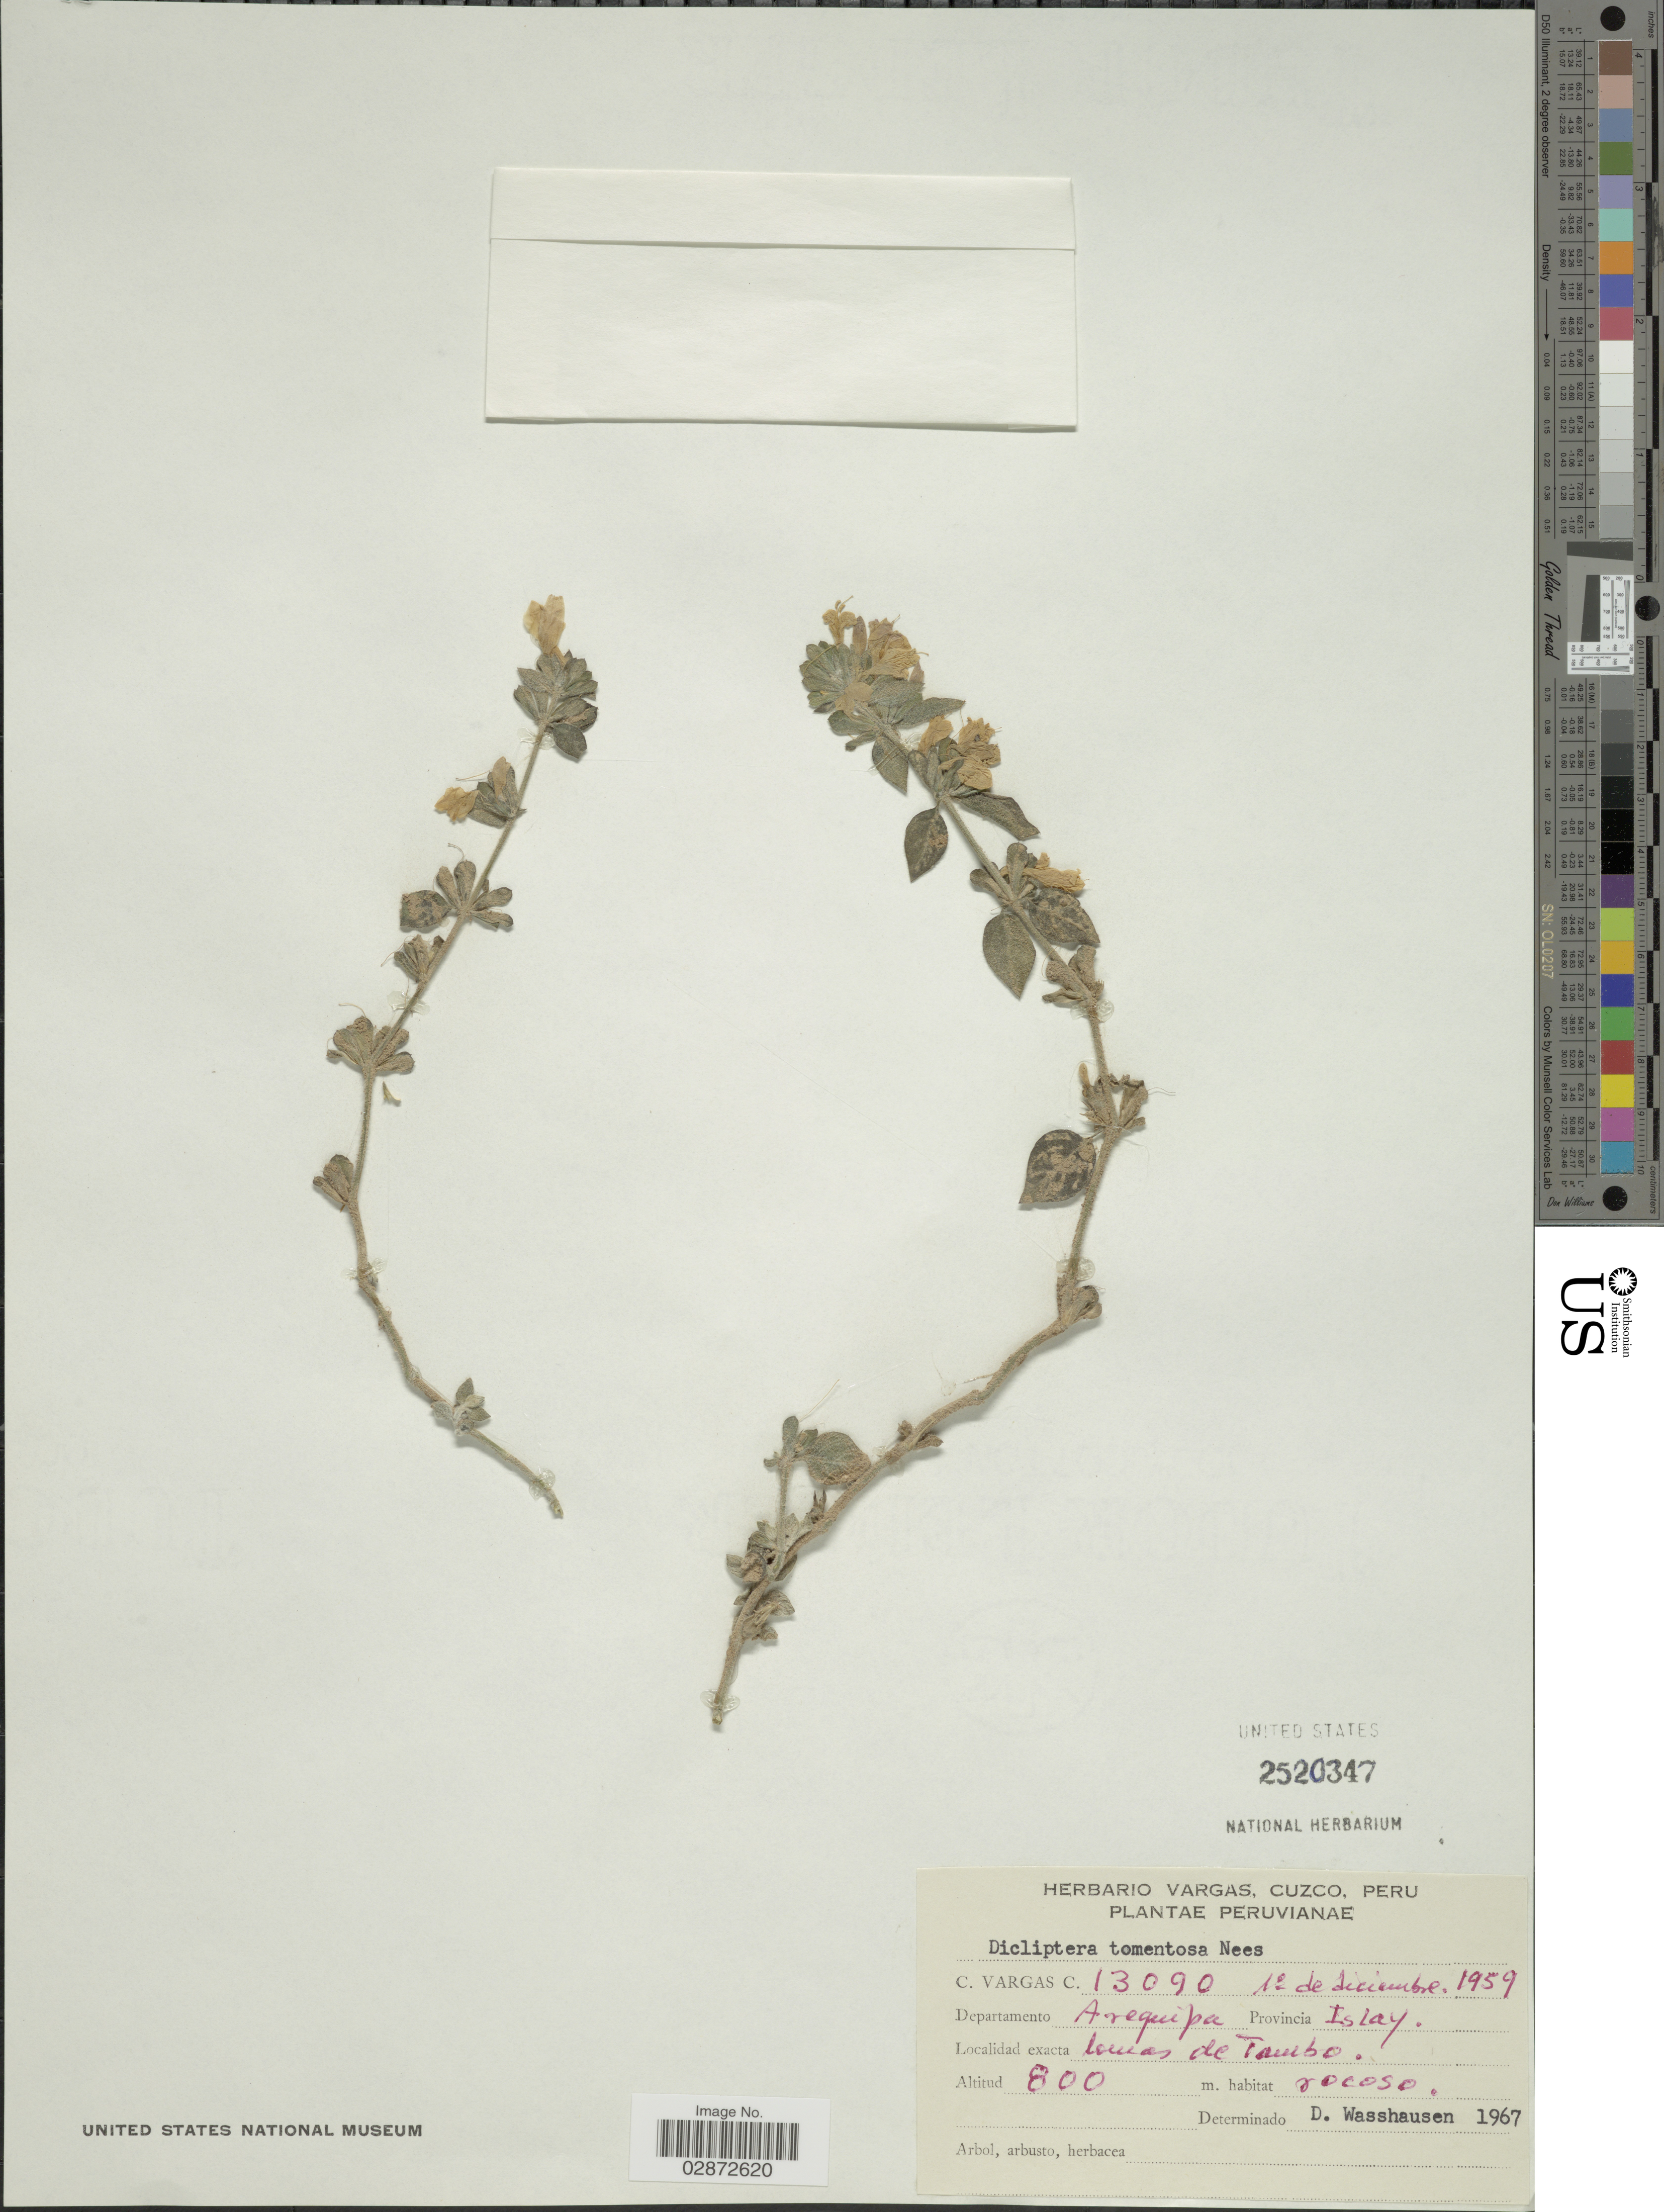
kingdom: Plantae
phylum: Tracheophyta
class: Magnoliopsida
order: Lamiales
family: Acanthaceae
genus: Dicliptera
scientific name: Dicliptera tomentosa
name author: (Vahl) Nees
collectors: C. Vargas Calderón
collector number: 13090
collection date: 1959-12-12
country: Peru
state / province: Arequipa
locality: Departamento Arequipa. Provincia Islay. Lomas de Tambo.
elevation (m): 800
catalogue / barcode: US 2520347